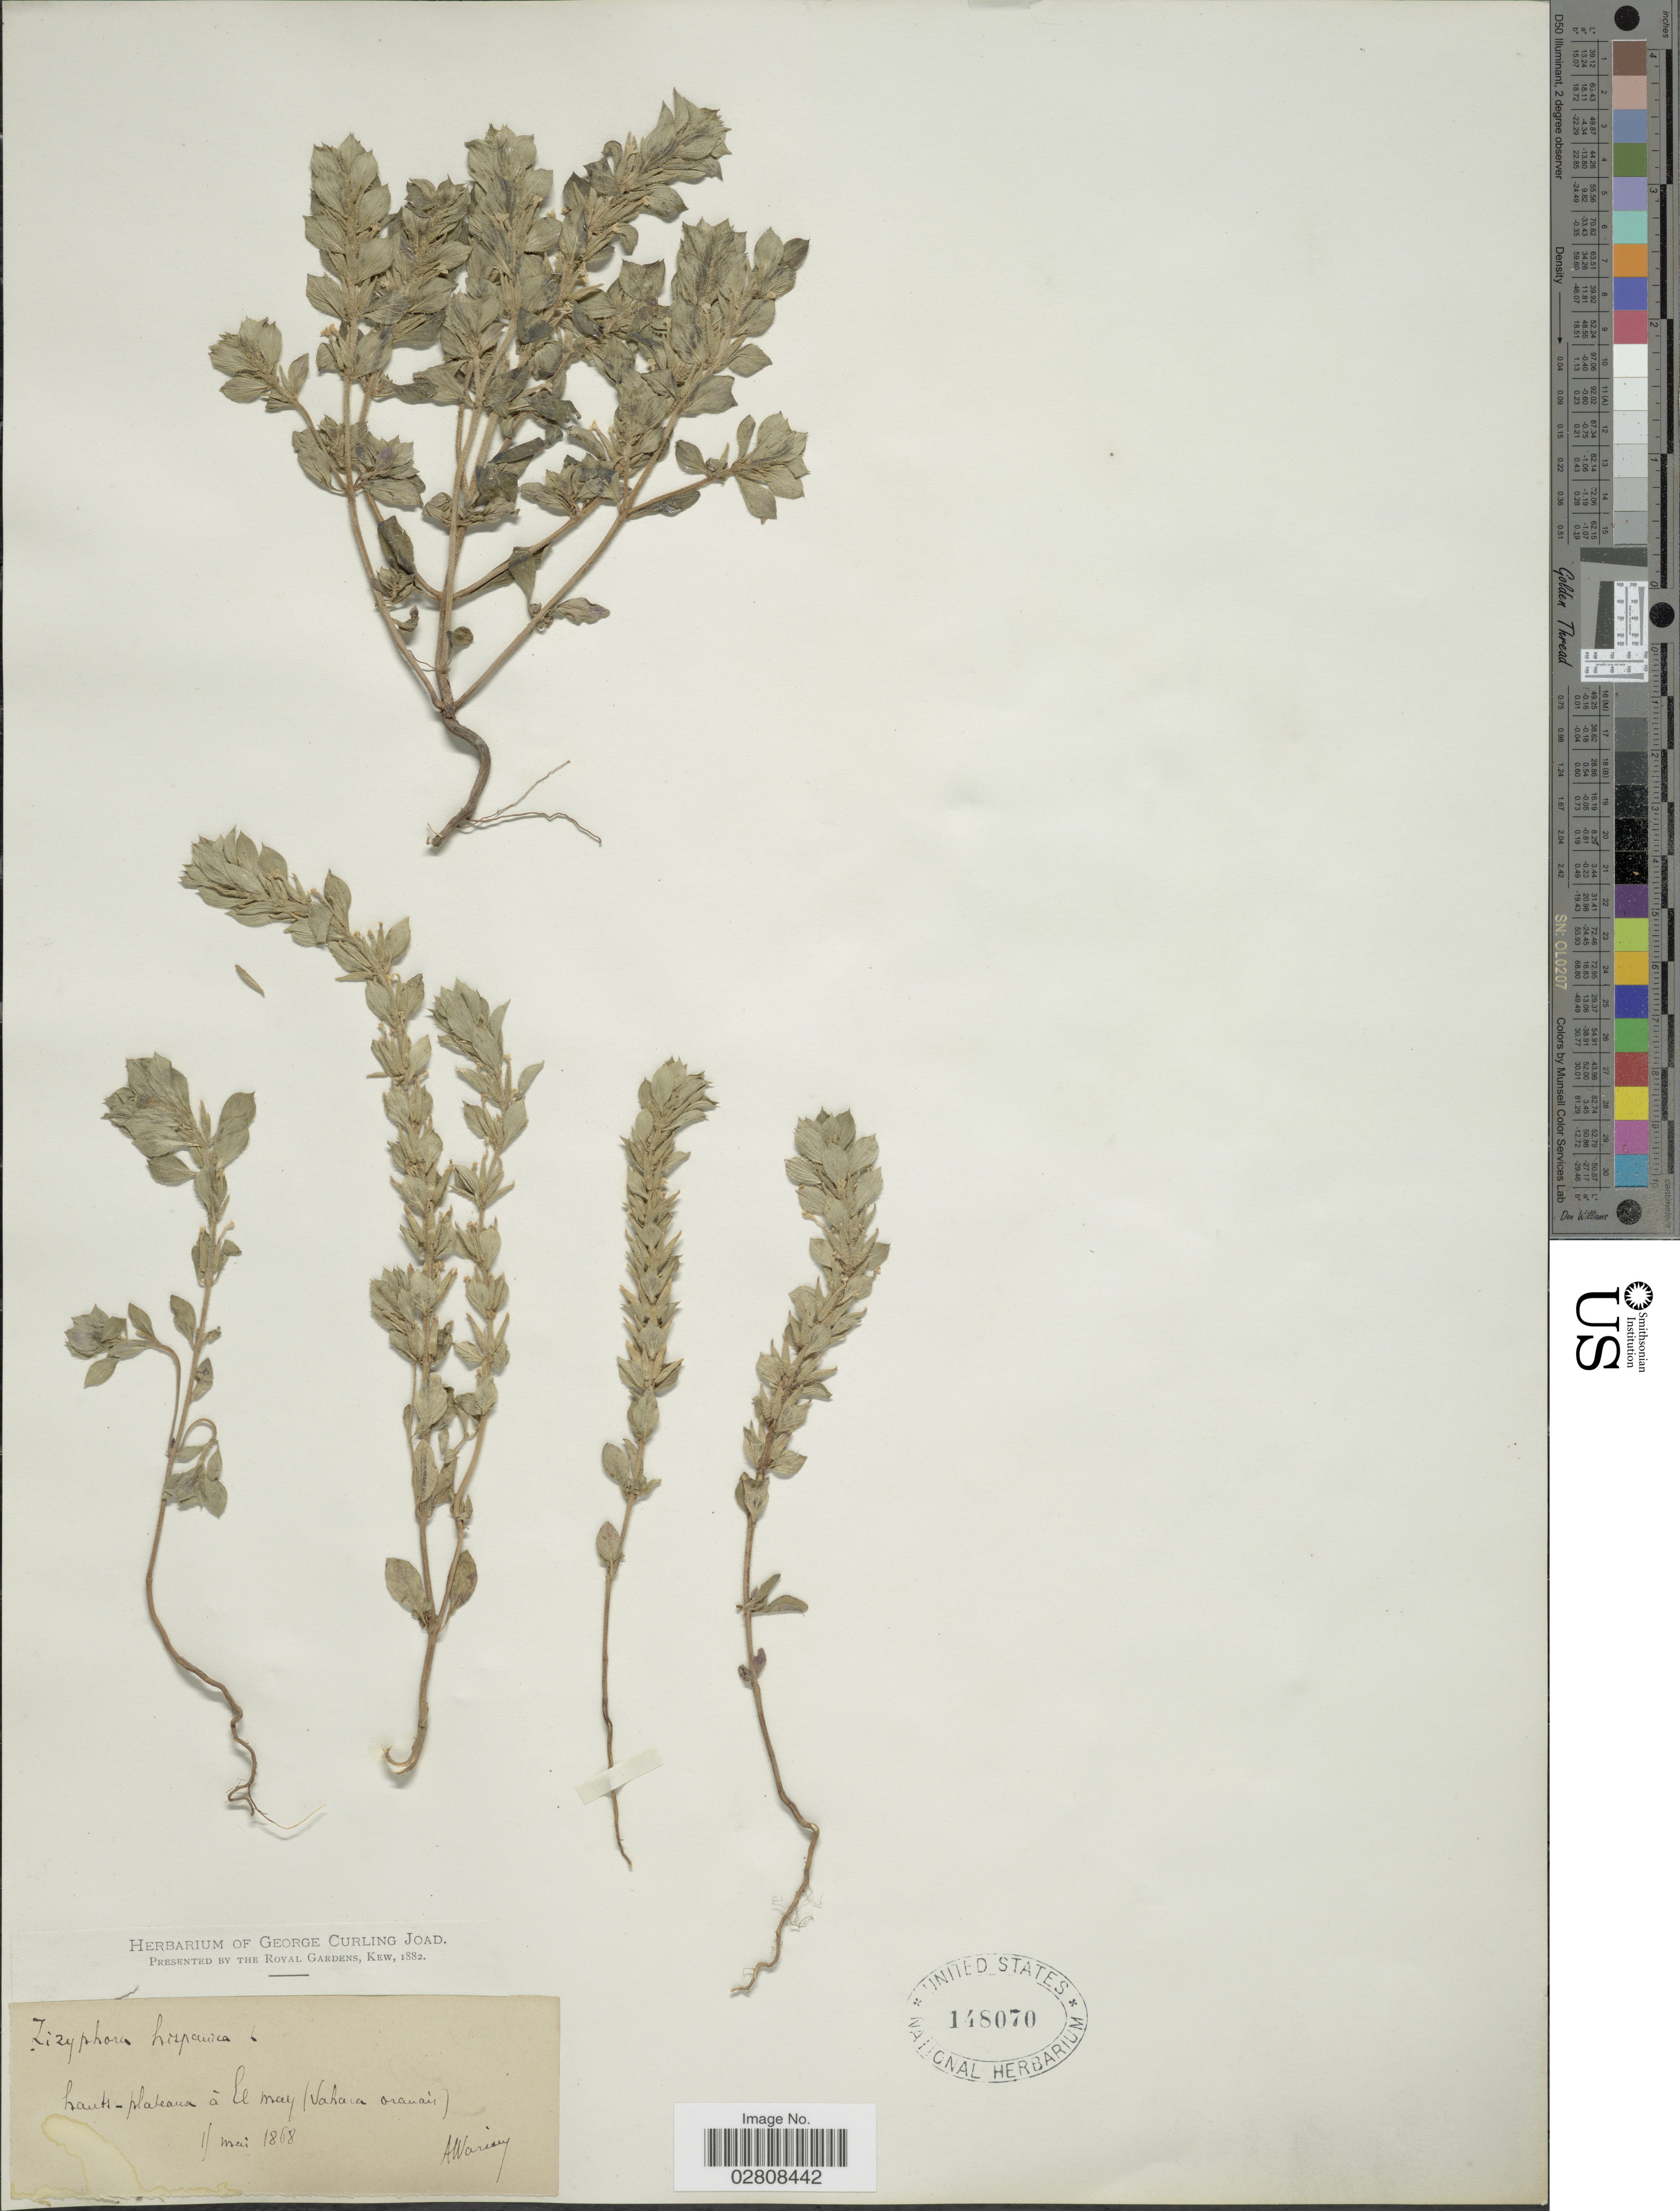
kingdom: Plantae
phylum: Tracheophyta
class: Magnoliopsida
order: Lamiales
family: Lamiaceae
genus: Ziziphora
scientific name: Ziziphora hispanica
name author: L.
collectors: A. Warion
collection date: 1868-05-15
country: Algeria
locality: Hauts-plateaux à le may (Sahara oranais).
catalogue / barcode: US 148070